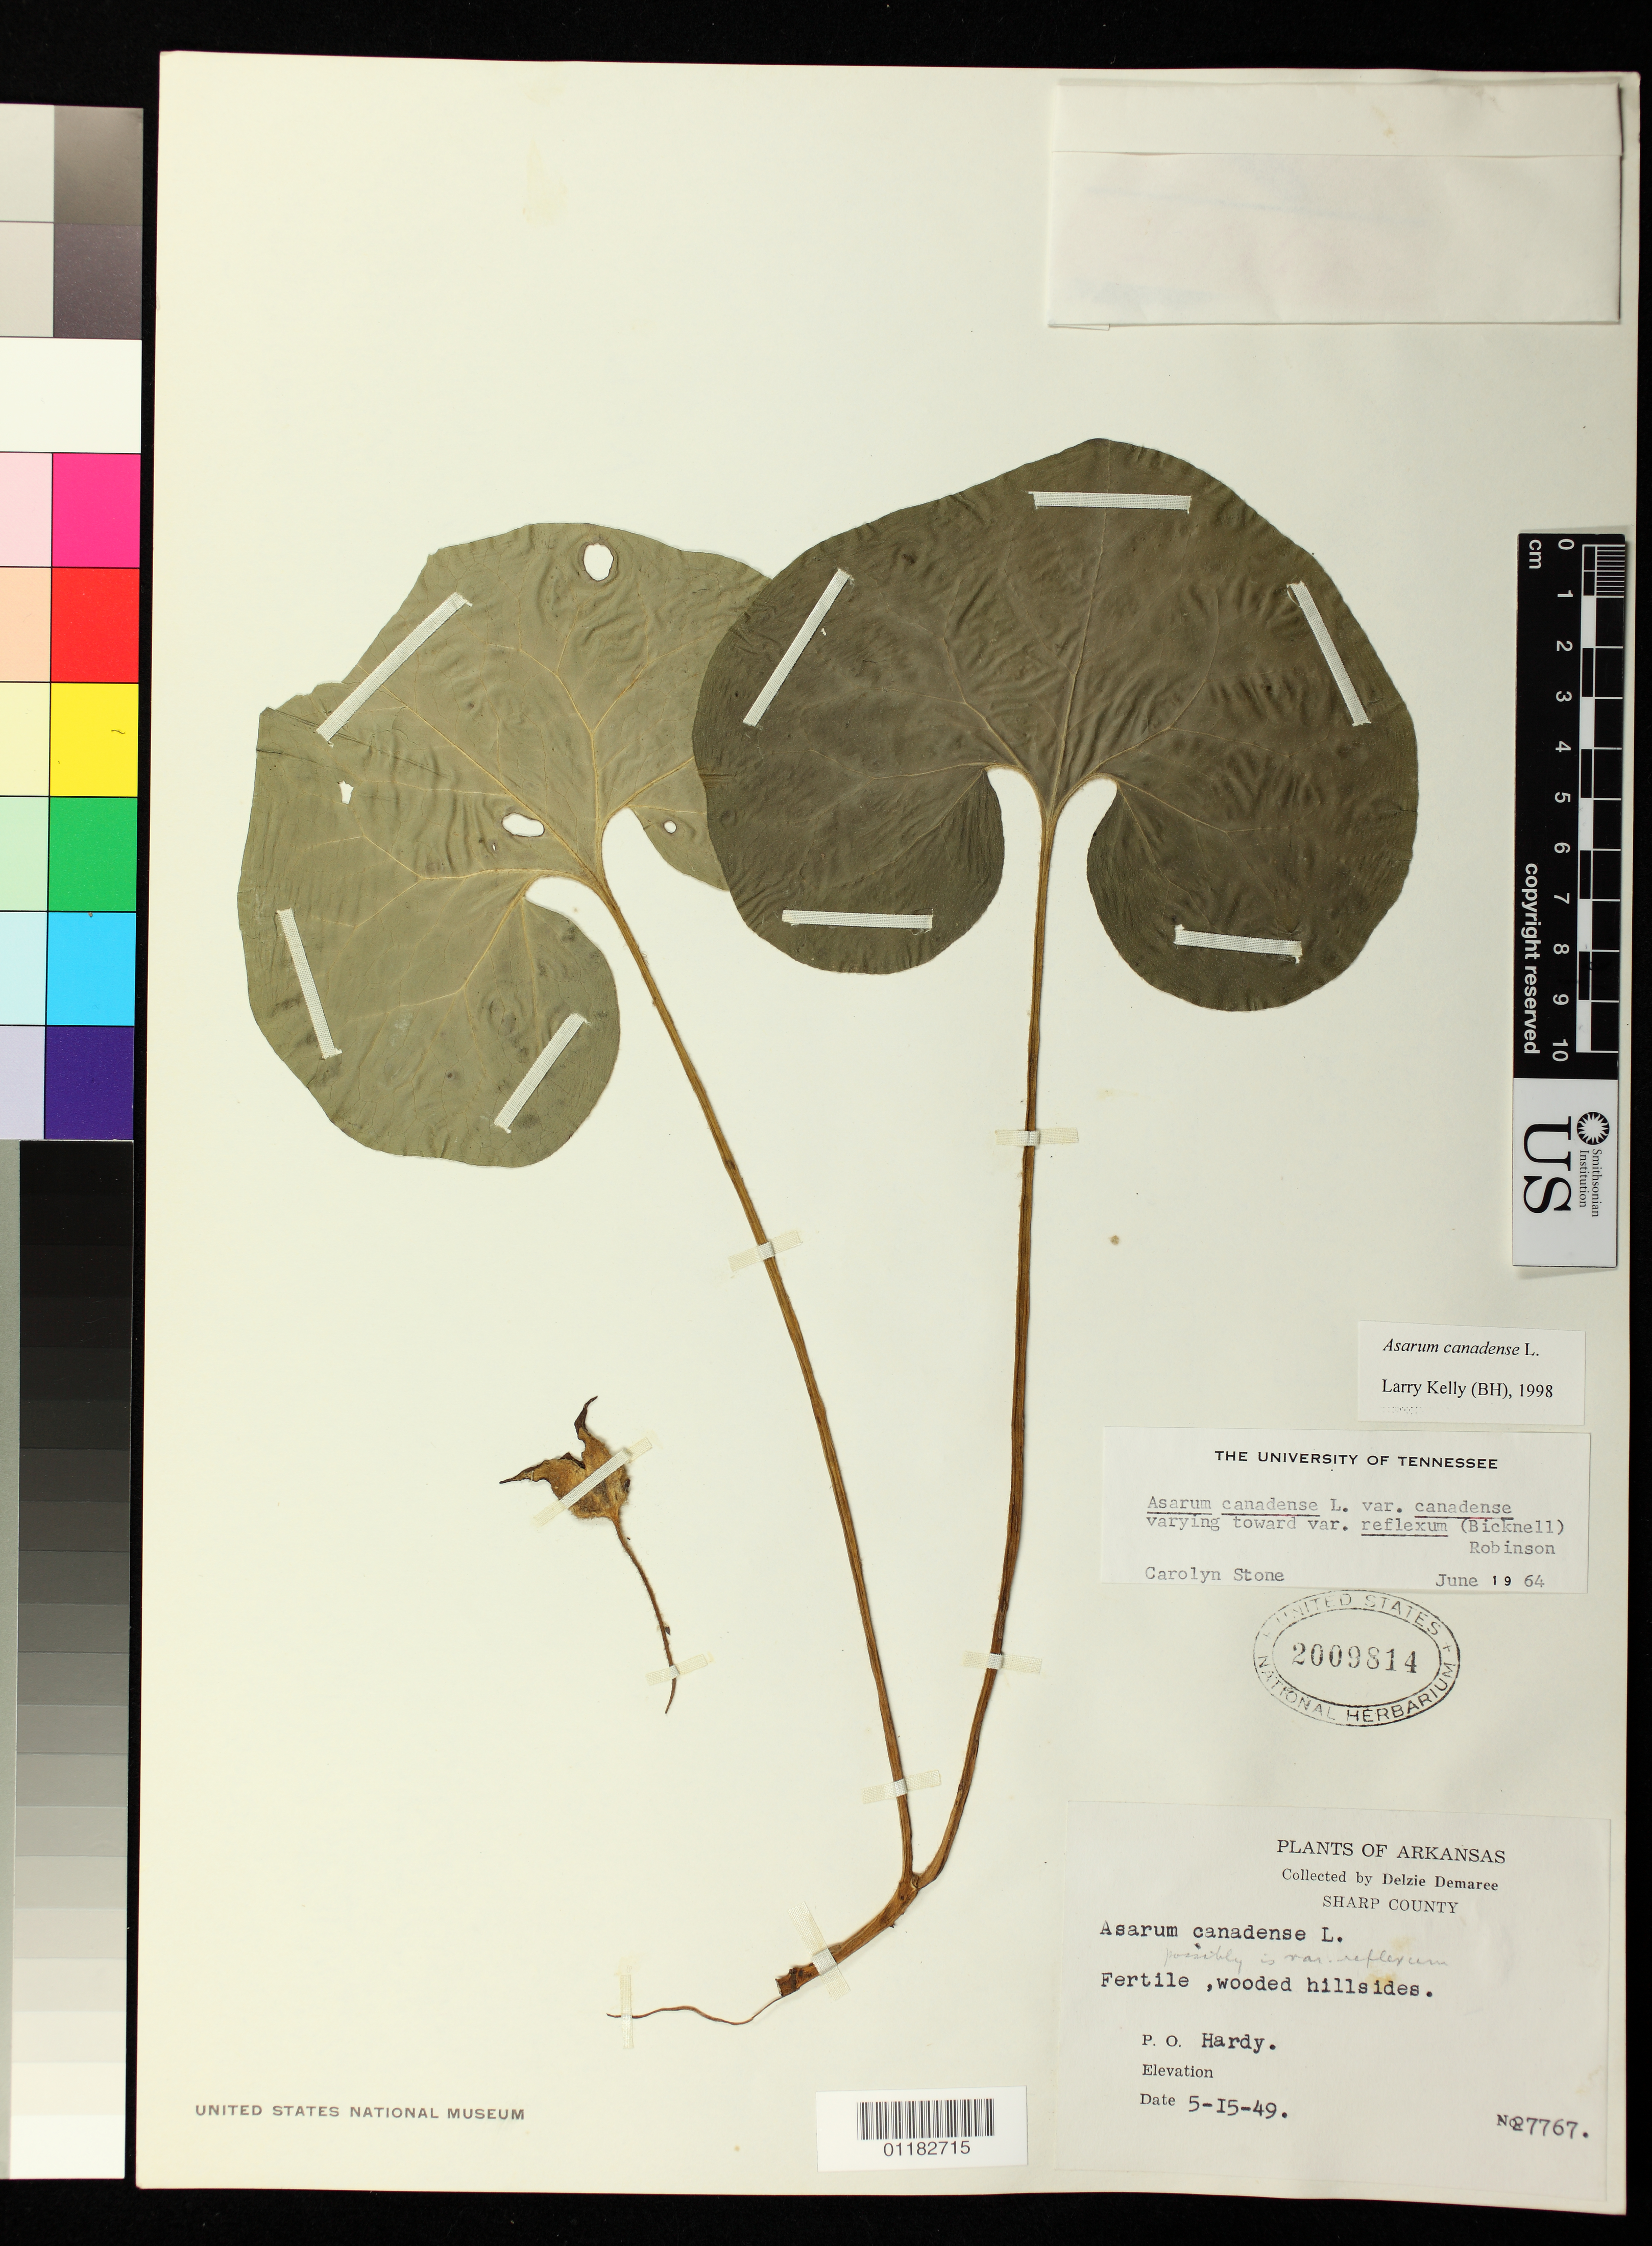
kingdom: Plantae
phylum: Tracheophyta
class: Magnoliopsida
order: Piperales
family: Aristolochiaceae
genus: Asarum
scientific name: Asarum canadense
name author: L.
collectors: D. Demaree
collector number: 27767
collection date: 1949-05-15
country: United States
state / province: Arkansas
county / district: Sharp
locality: P.O. Hardy, Sharp County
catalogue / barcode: US 2009814